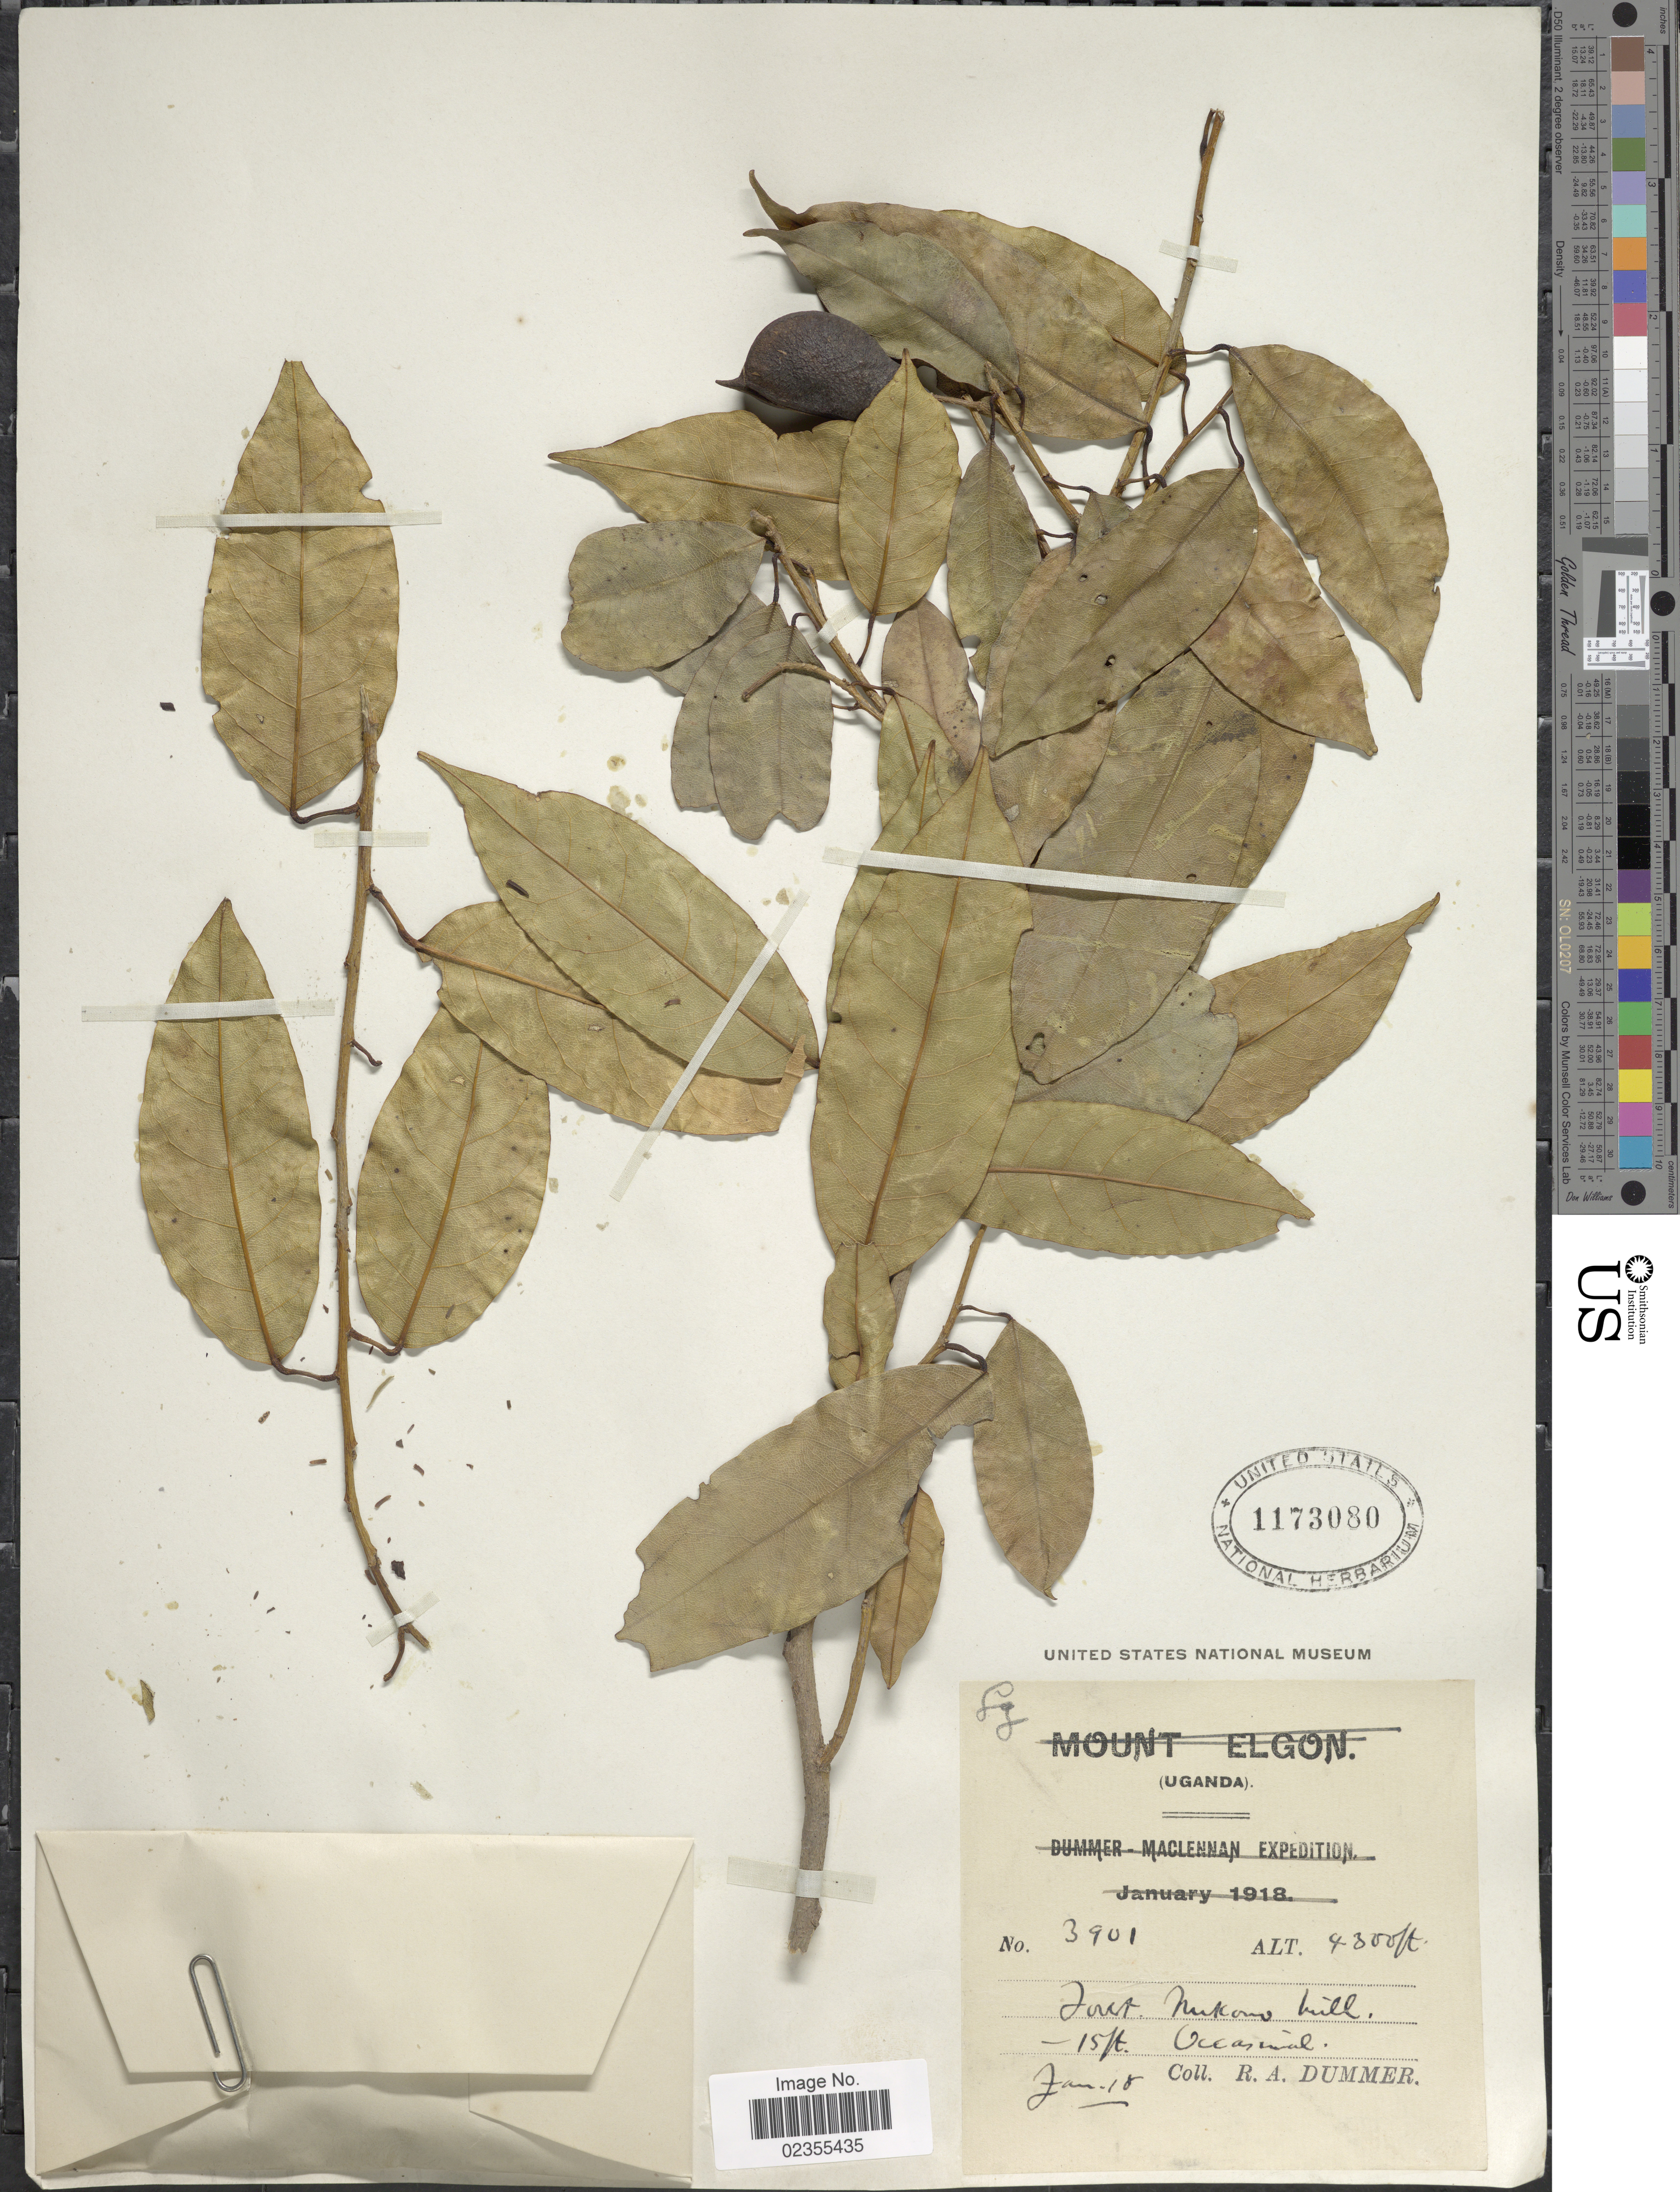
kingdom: Plantae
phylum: Tracheophyta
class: Magnoliopsida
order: Fabales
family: Fabaceae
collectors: R. Dümmer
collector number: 3901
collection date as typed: Transcribed d/m/y: /1/18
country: Uganda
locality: Forest Nukono hill, Occasional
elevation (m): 5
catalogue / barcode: US 1173080